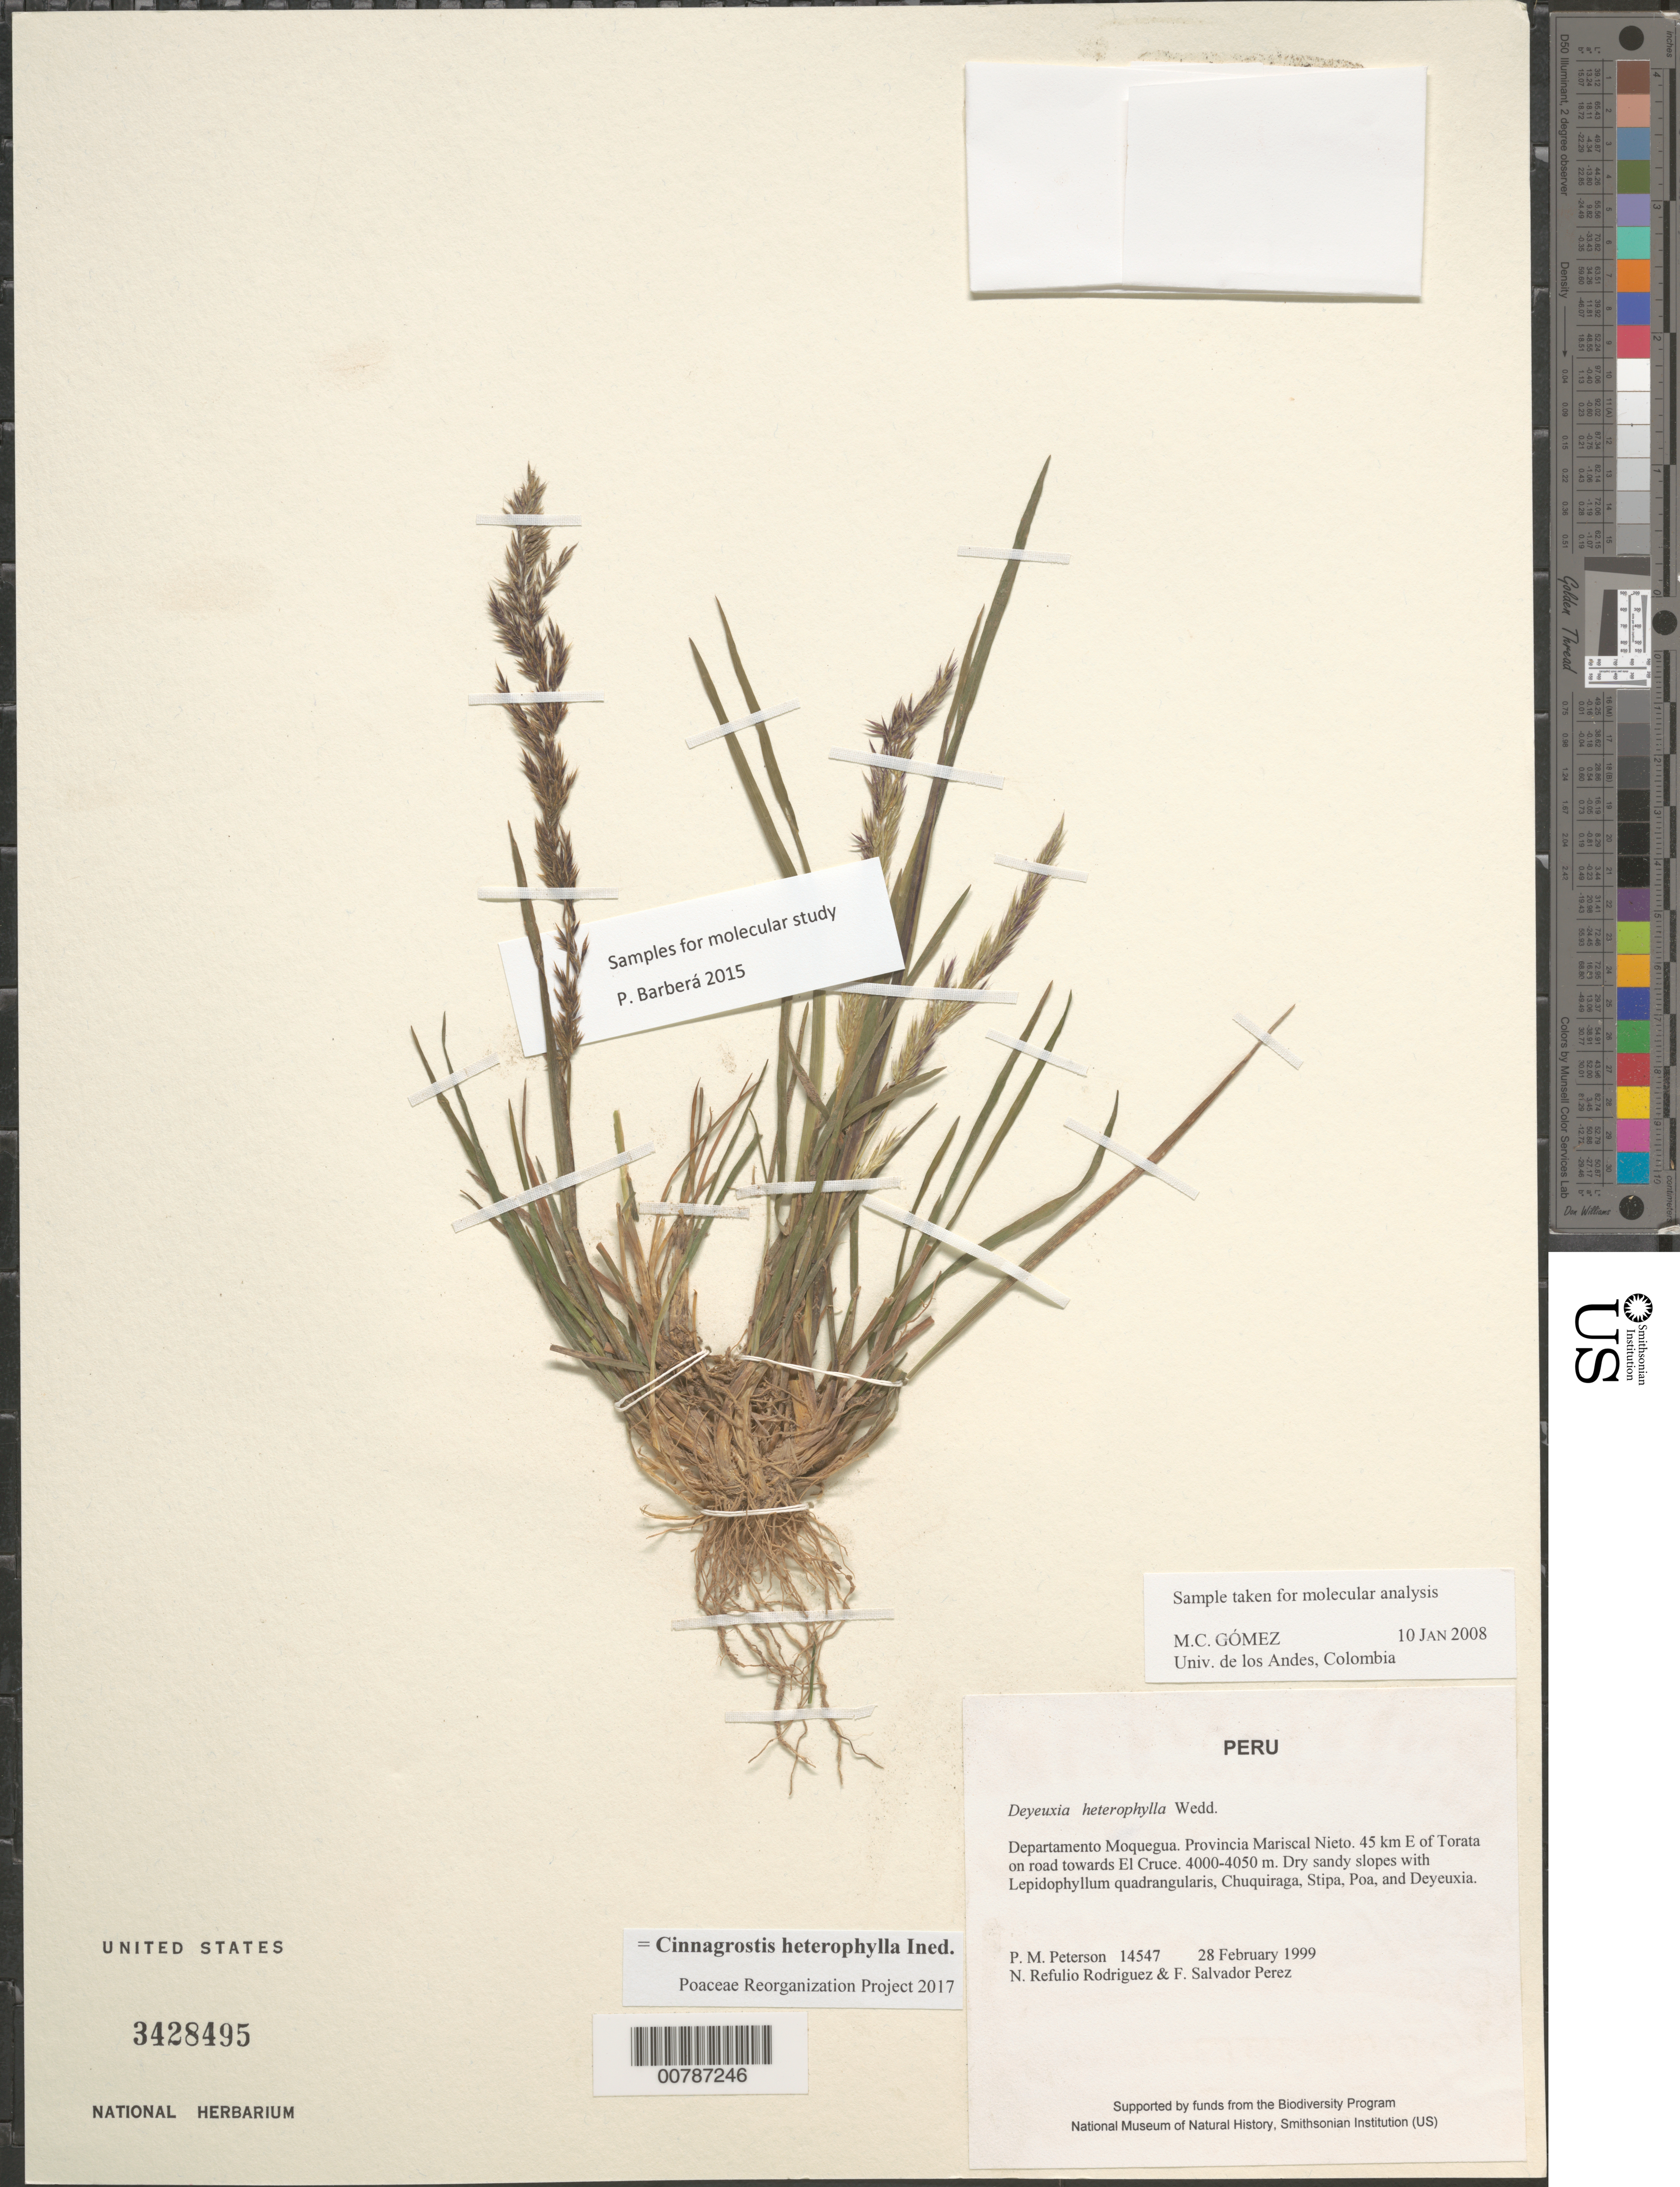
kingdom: Plantae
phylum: Tracheophyta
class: Liliopsida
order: Poales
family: Poaceae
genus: Cinnagrostis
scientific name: Cinnagrostis heterophylla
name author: (Wedd.) P.M. Peterson et al.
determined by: Poaceae Reorganization Project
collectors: P. M. Peterson, N. Refulio-Rodríguez & F. Salvador Perez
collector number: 14547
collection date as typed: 28 Feb 1999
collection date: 1999-02-28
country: Peru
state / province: Moquegua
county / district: Mariscal Nieto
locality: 45 km E of Torata on road towards El Cruce.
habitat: Dry sandy slopes with Lepidophyllum quadrangularis, Chuquiraga, Stipa, Poa and Deyeuxia.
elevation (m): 4000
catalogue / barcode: US 3428495